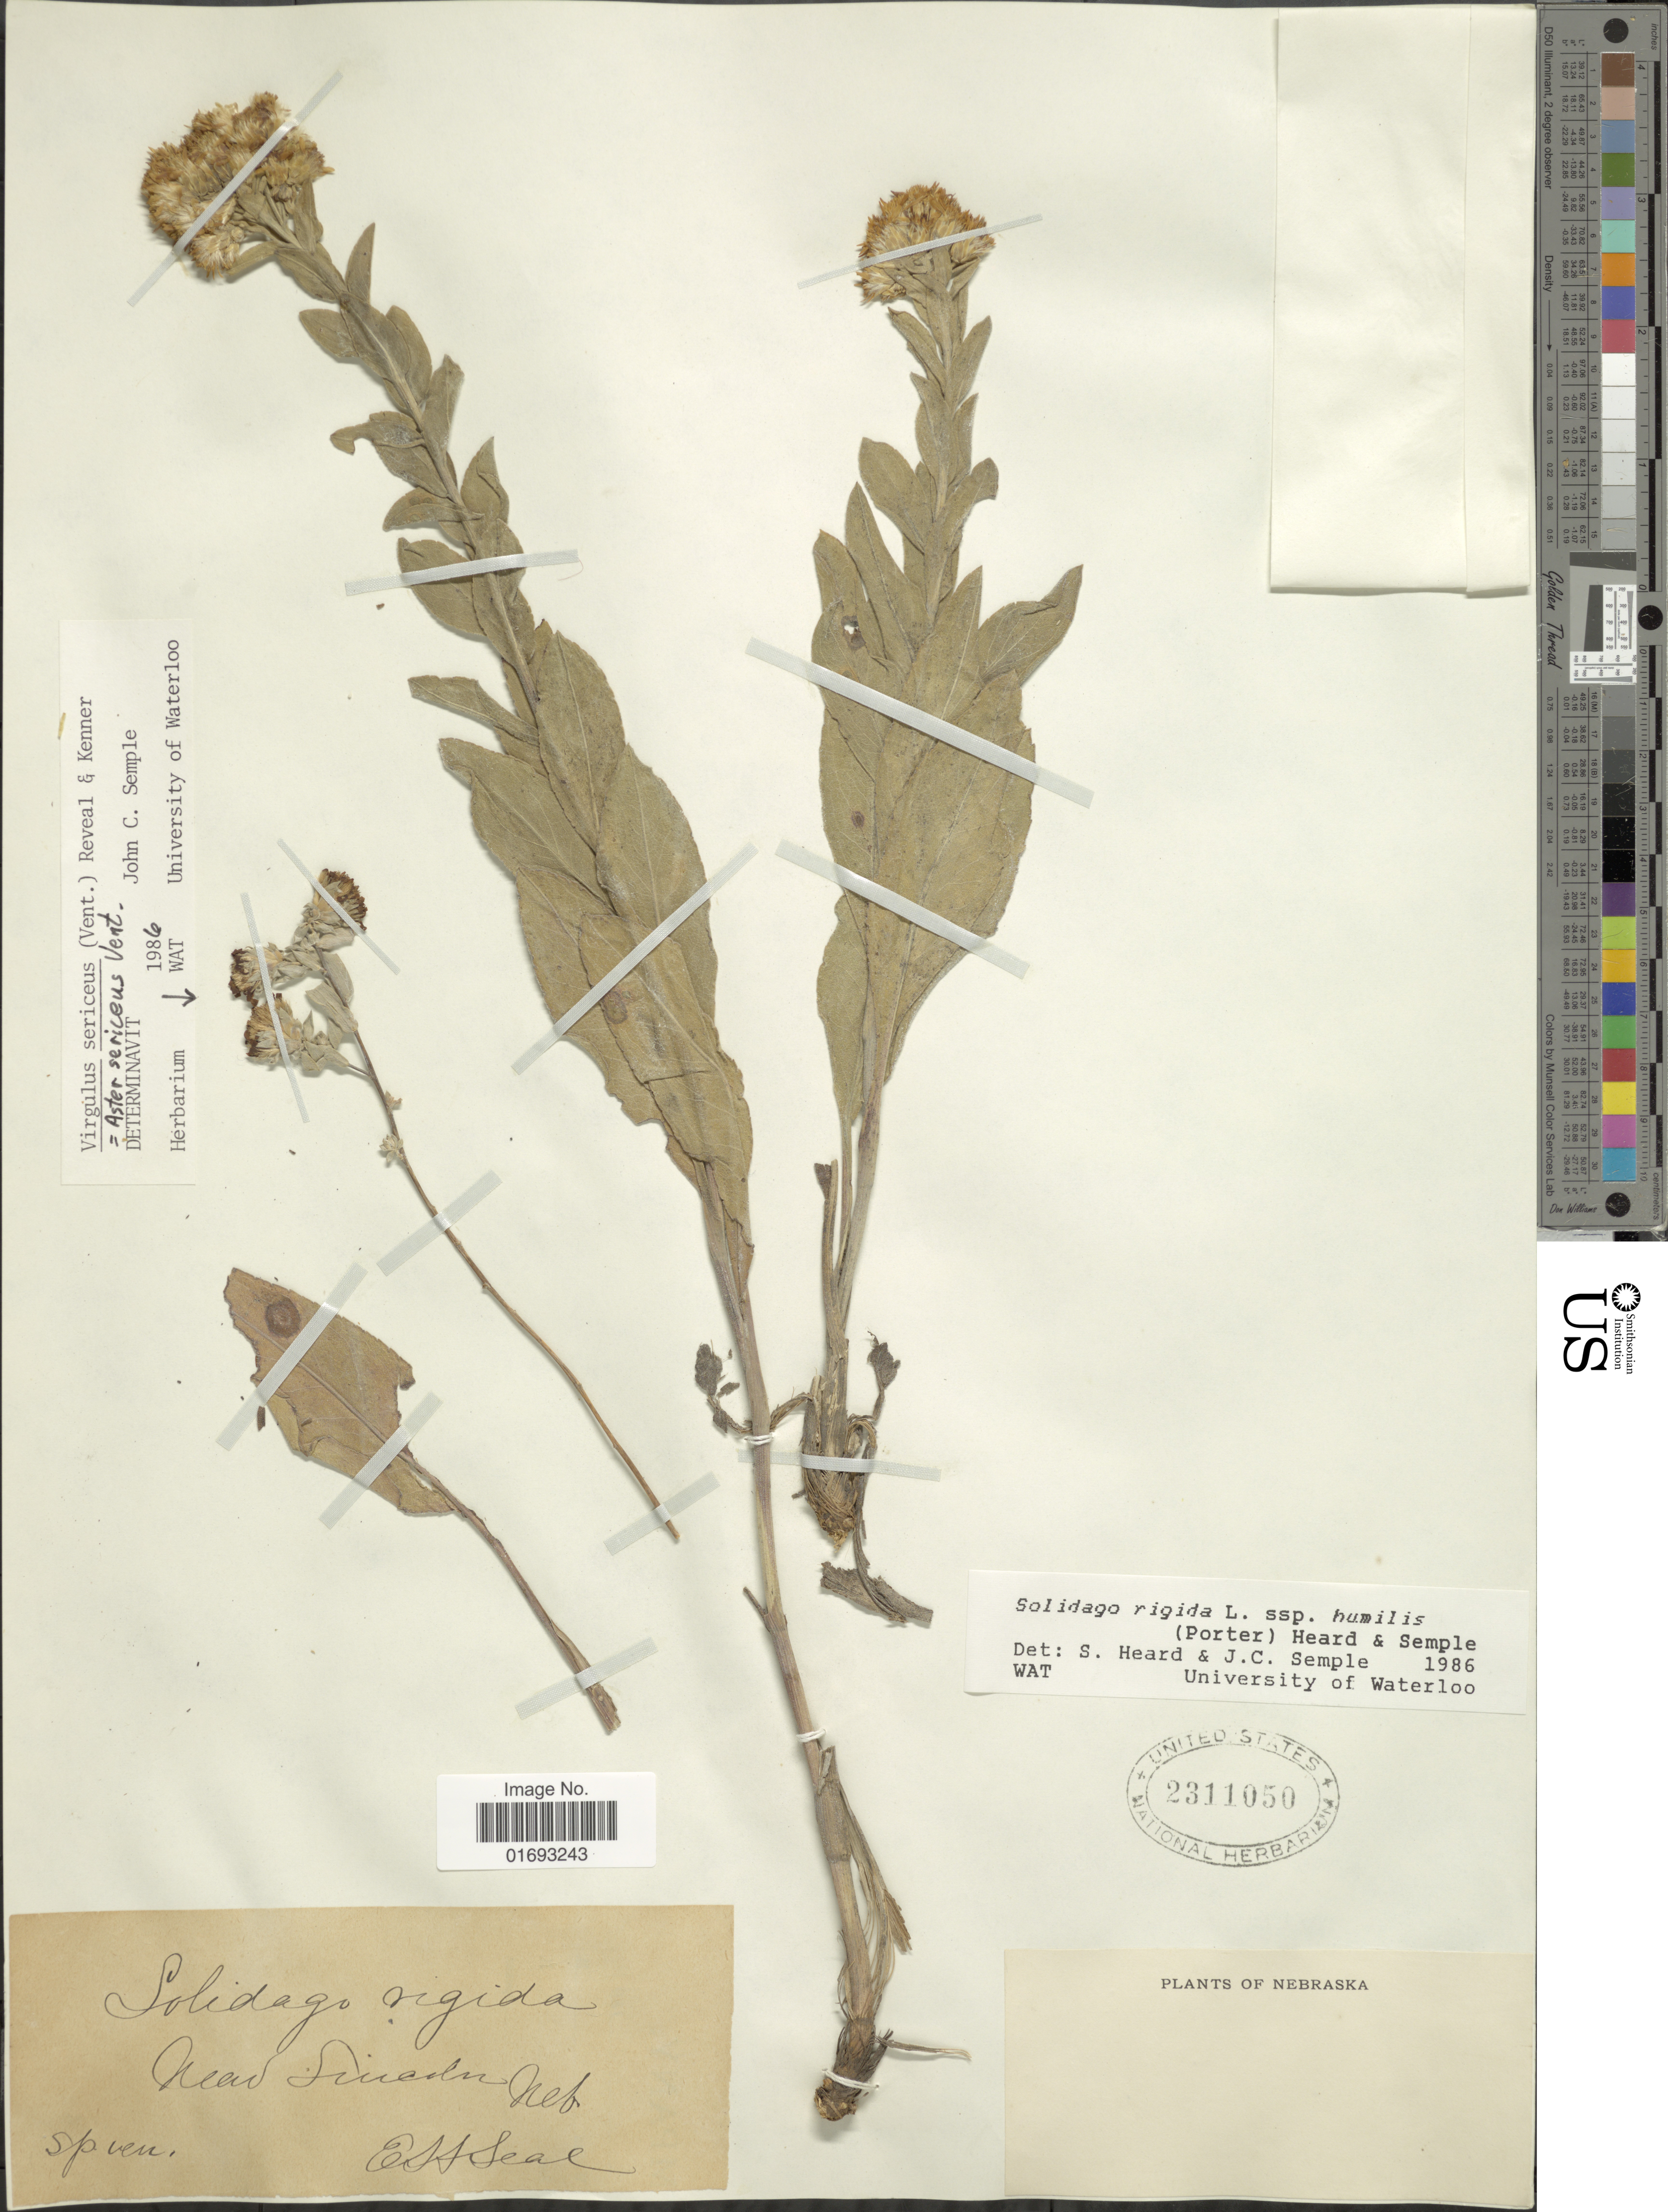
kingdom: Plantae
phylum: Tracheophyta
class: Magnoliopsida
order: Asterales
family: Asteraceae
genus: Oligoneuron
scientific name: Oligoneuron rigidum var. humile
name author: (Porter) G.L. Nesom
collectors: E. Seal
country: United States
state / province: Nebraska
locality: Near Lincoln.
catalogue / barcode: US 2311050